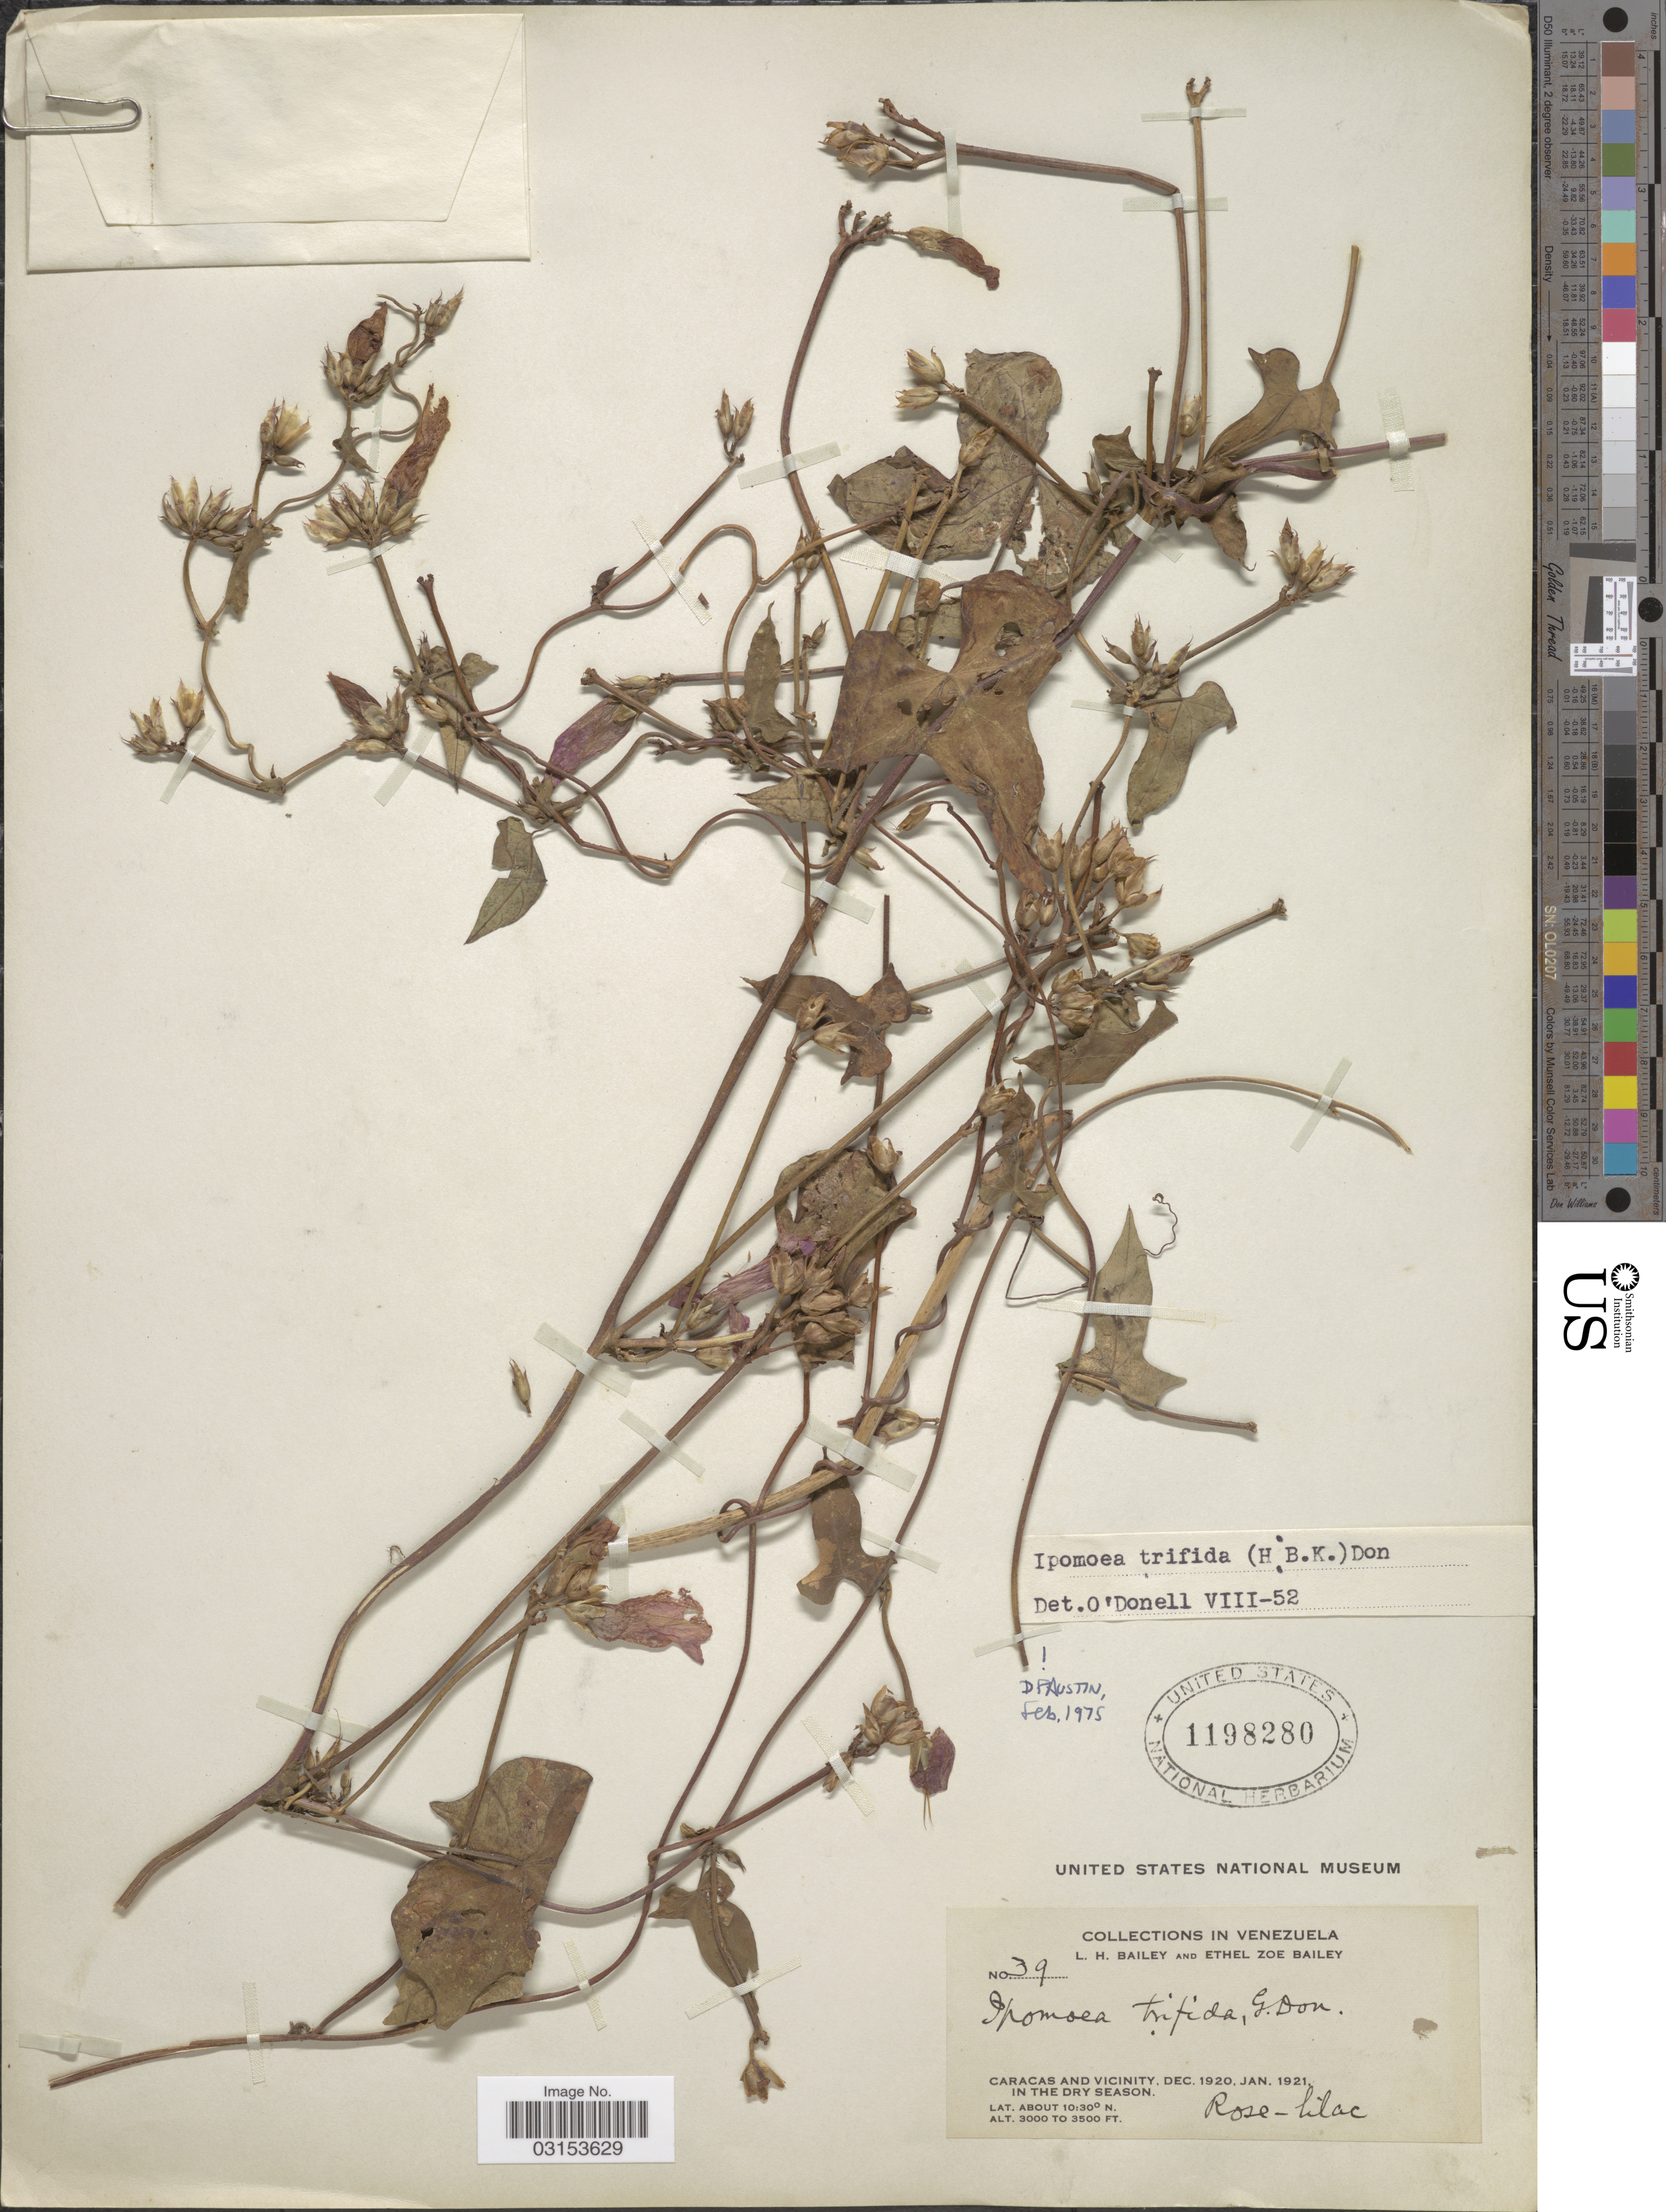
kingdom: Plantae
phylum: Tracheophyta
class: Magnoliopsida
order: Solanales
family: Convolvulaceae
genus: Ipomoea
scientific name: Ipomoea trifida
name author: (Kunth) G. Don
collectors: L. H. Bailey & E. Z. Bailey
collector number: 39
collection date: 1920-12/1921-01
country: Venezuela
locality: Caracas and Vicinity.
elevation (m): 914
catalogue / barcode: US 1198280